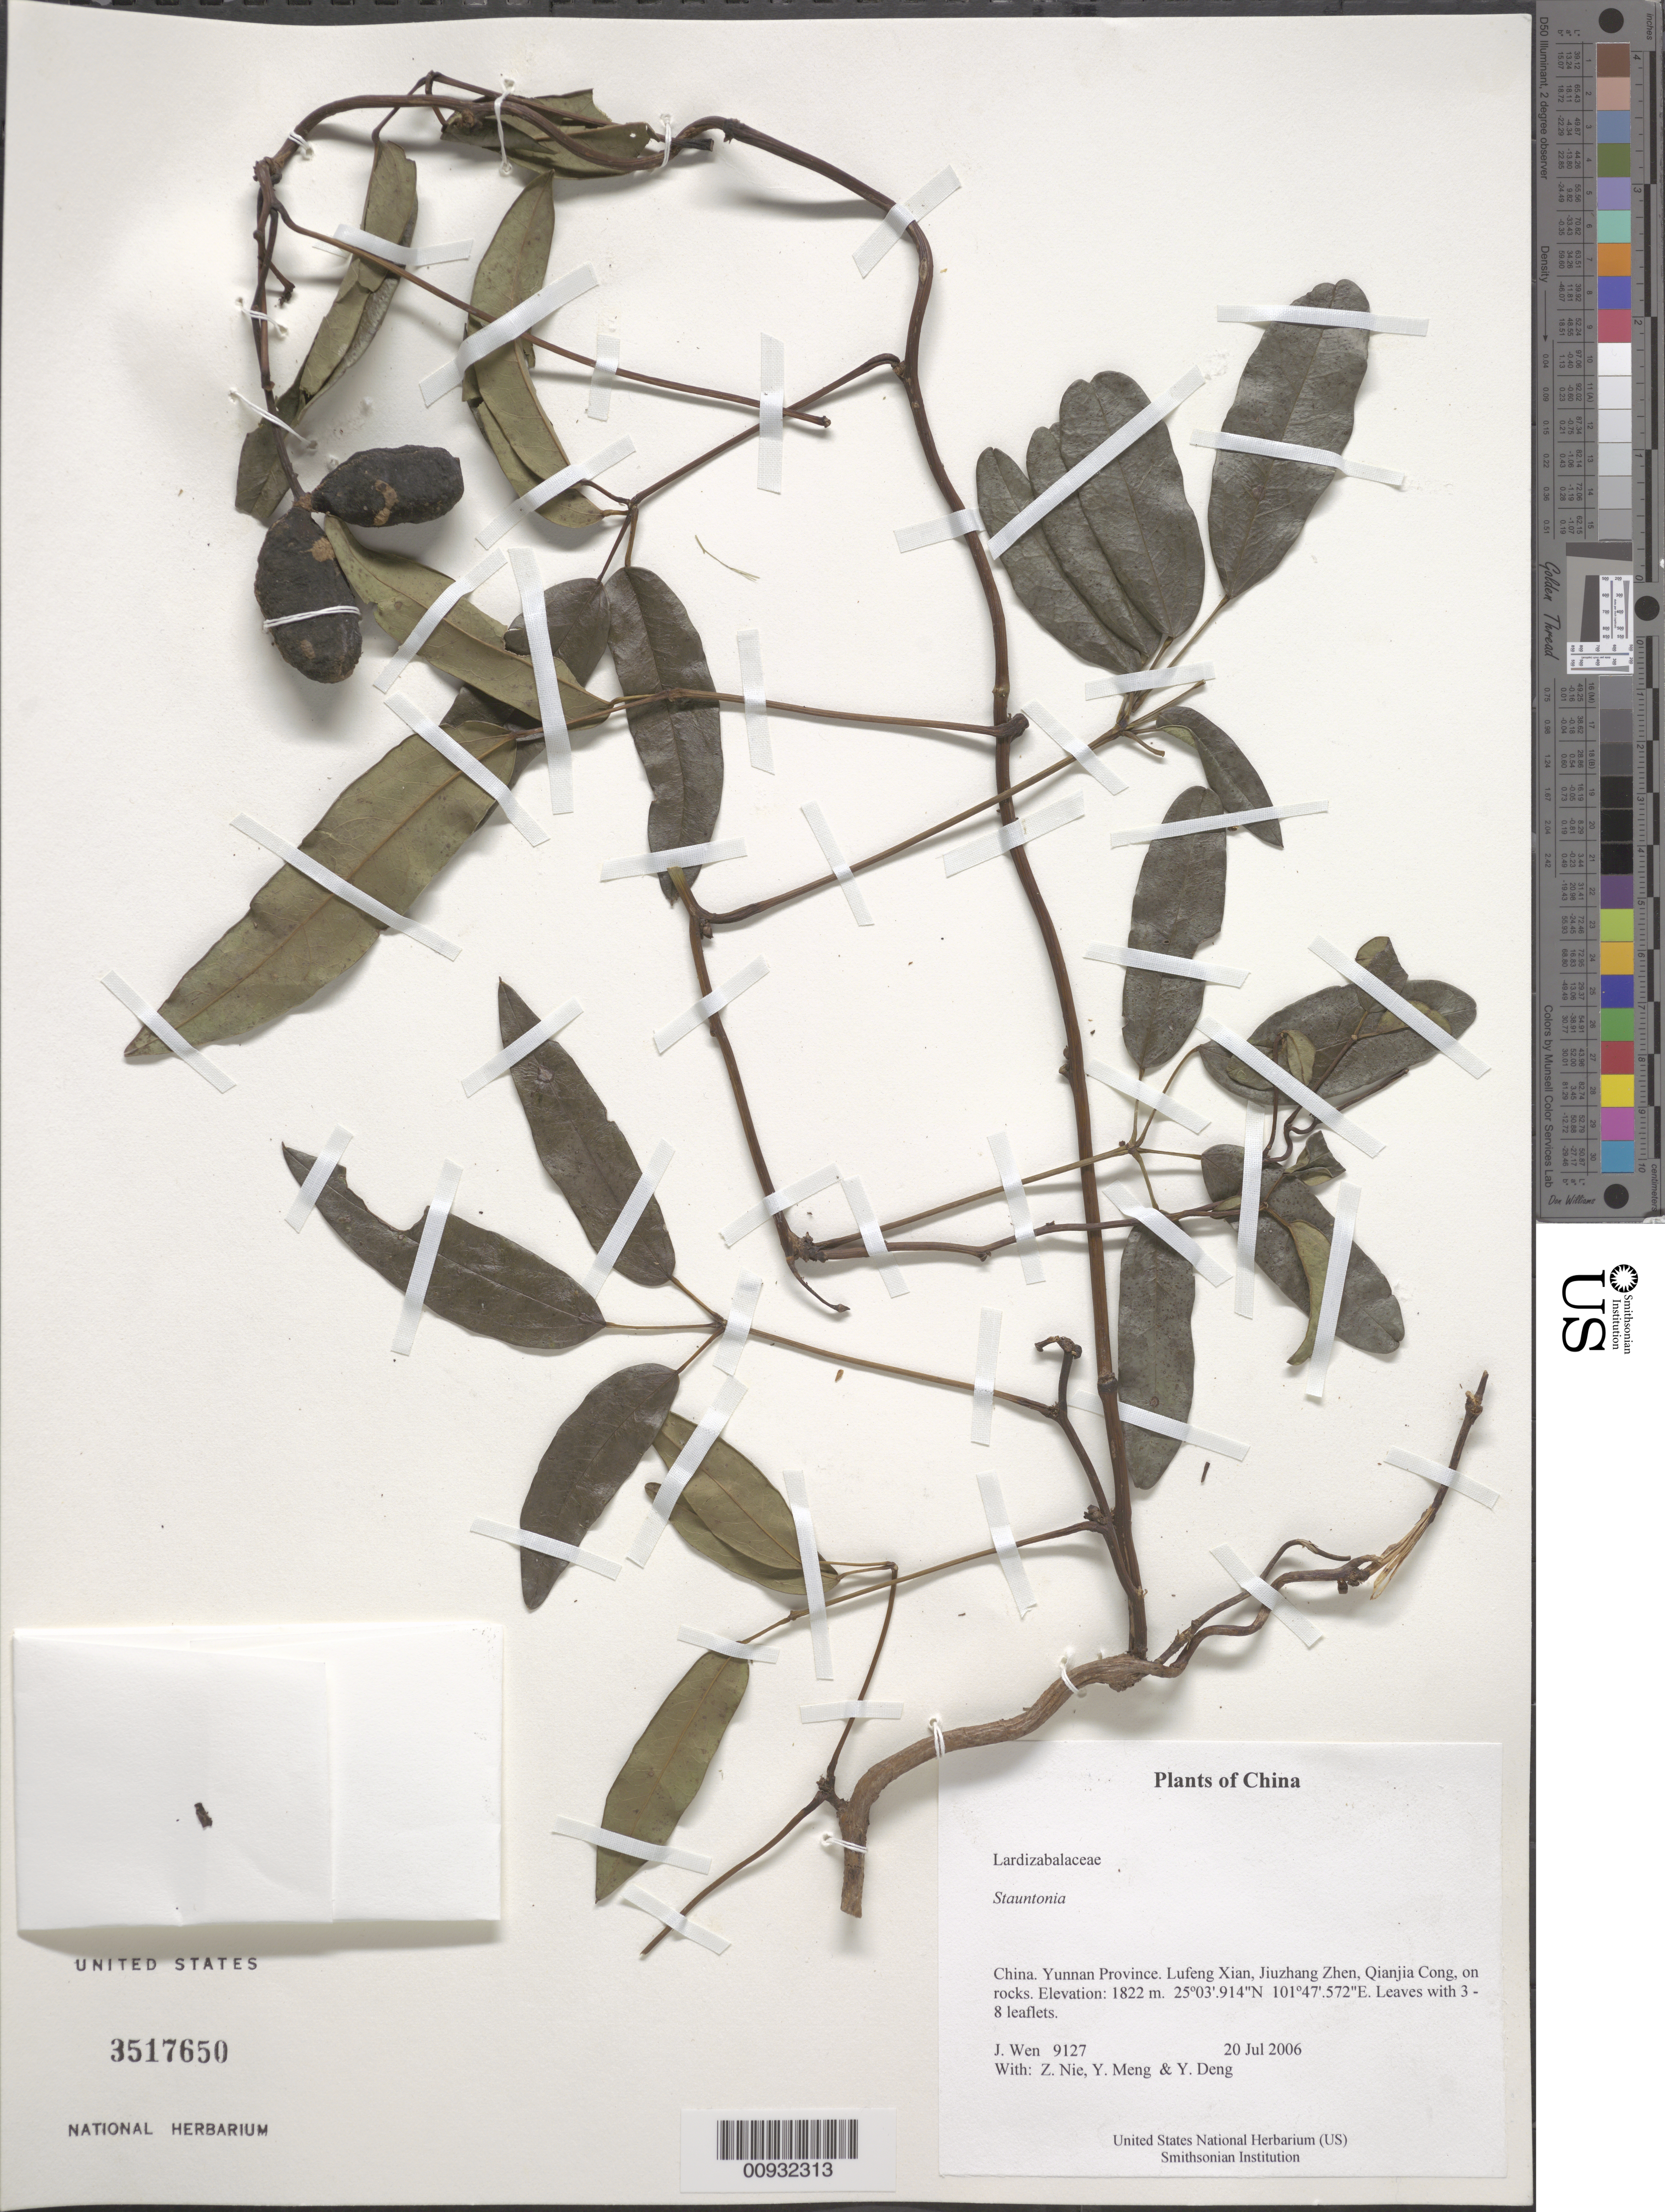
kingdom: Plantae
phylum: Tracheophyta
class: Liliopsida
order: Asparagales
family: Asparagaceae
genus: Polygonatum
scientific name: Polygonatum sp.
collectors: J. Wen, Z. Nie, Y. Meng & Y. Deng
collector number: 9126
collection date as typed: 20 Jul 2006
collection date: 2006-07-20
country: China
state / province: Yunnan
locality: Yunnan Province. Lufeng Xian, Jiuzhang Zhen, Qianjia Cong, on rocks.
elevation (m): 1822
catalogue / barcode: US 3517650